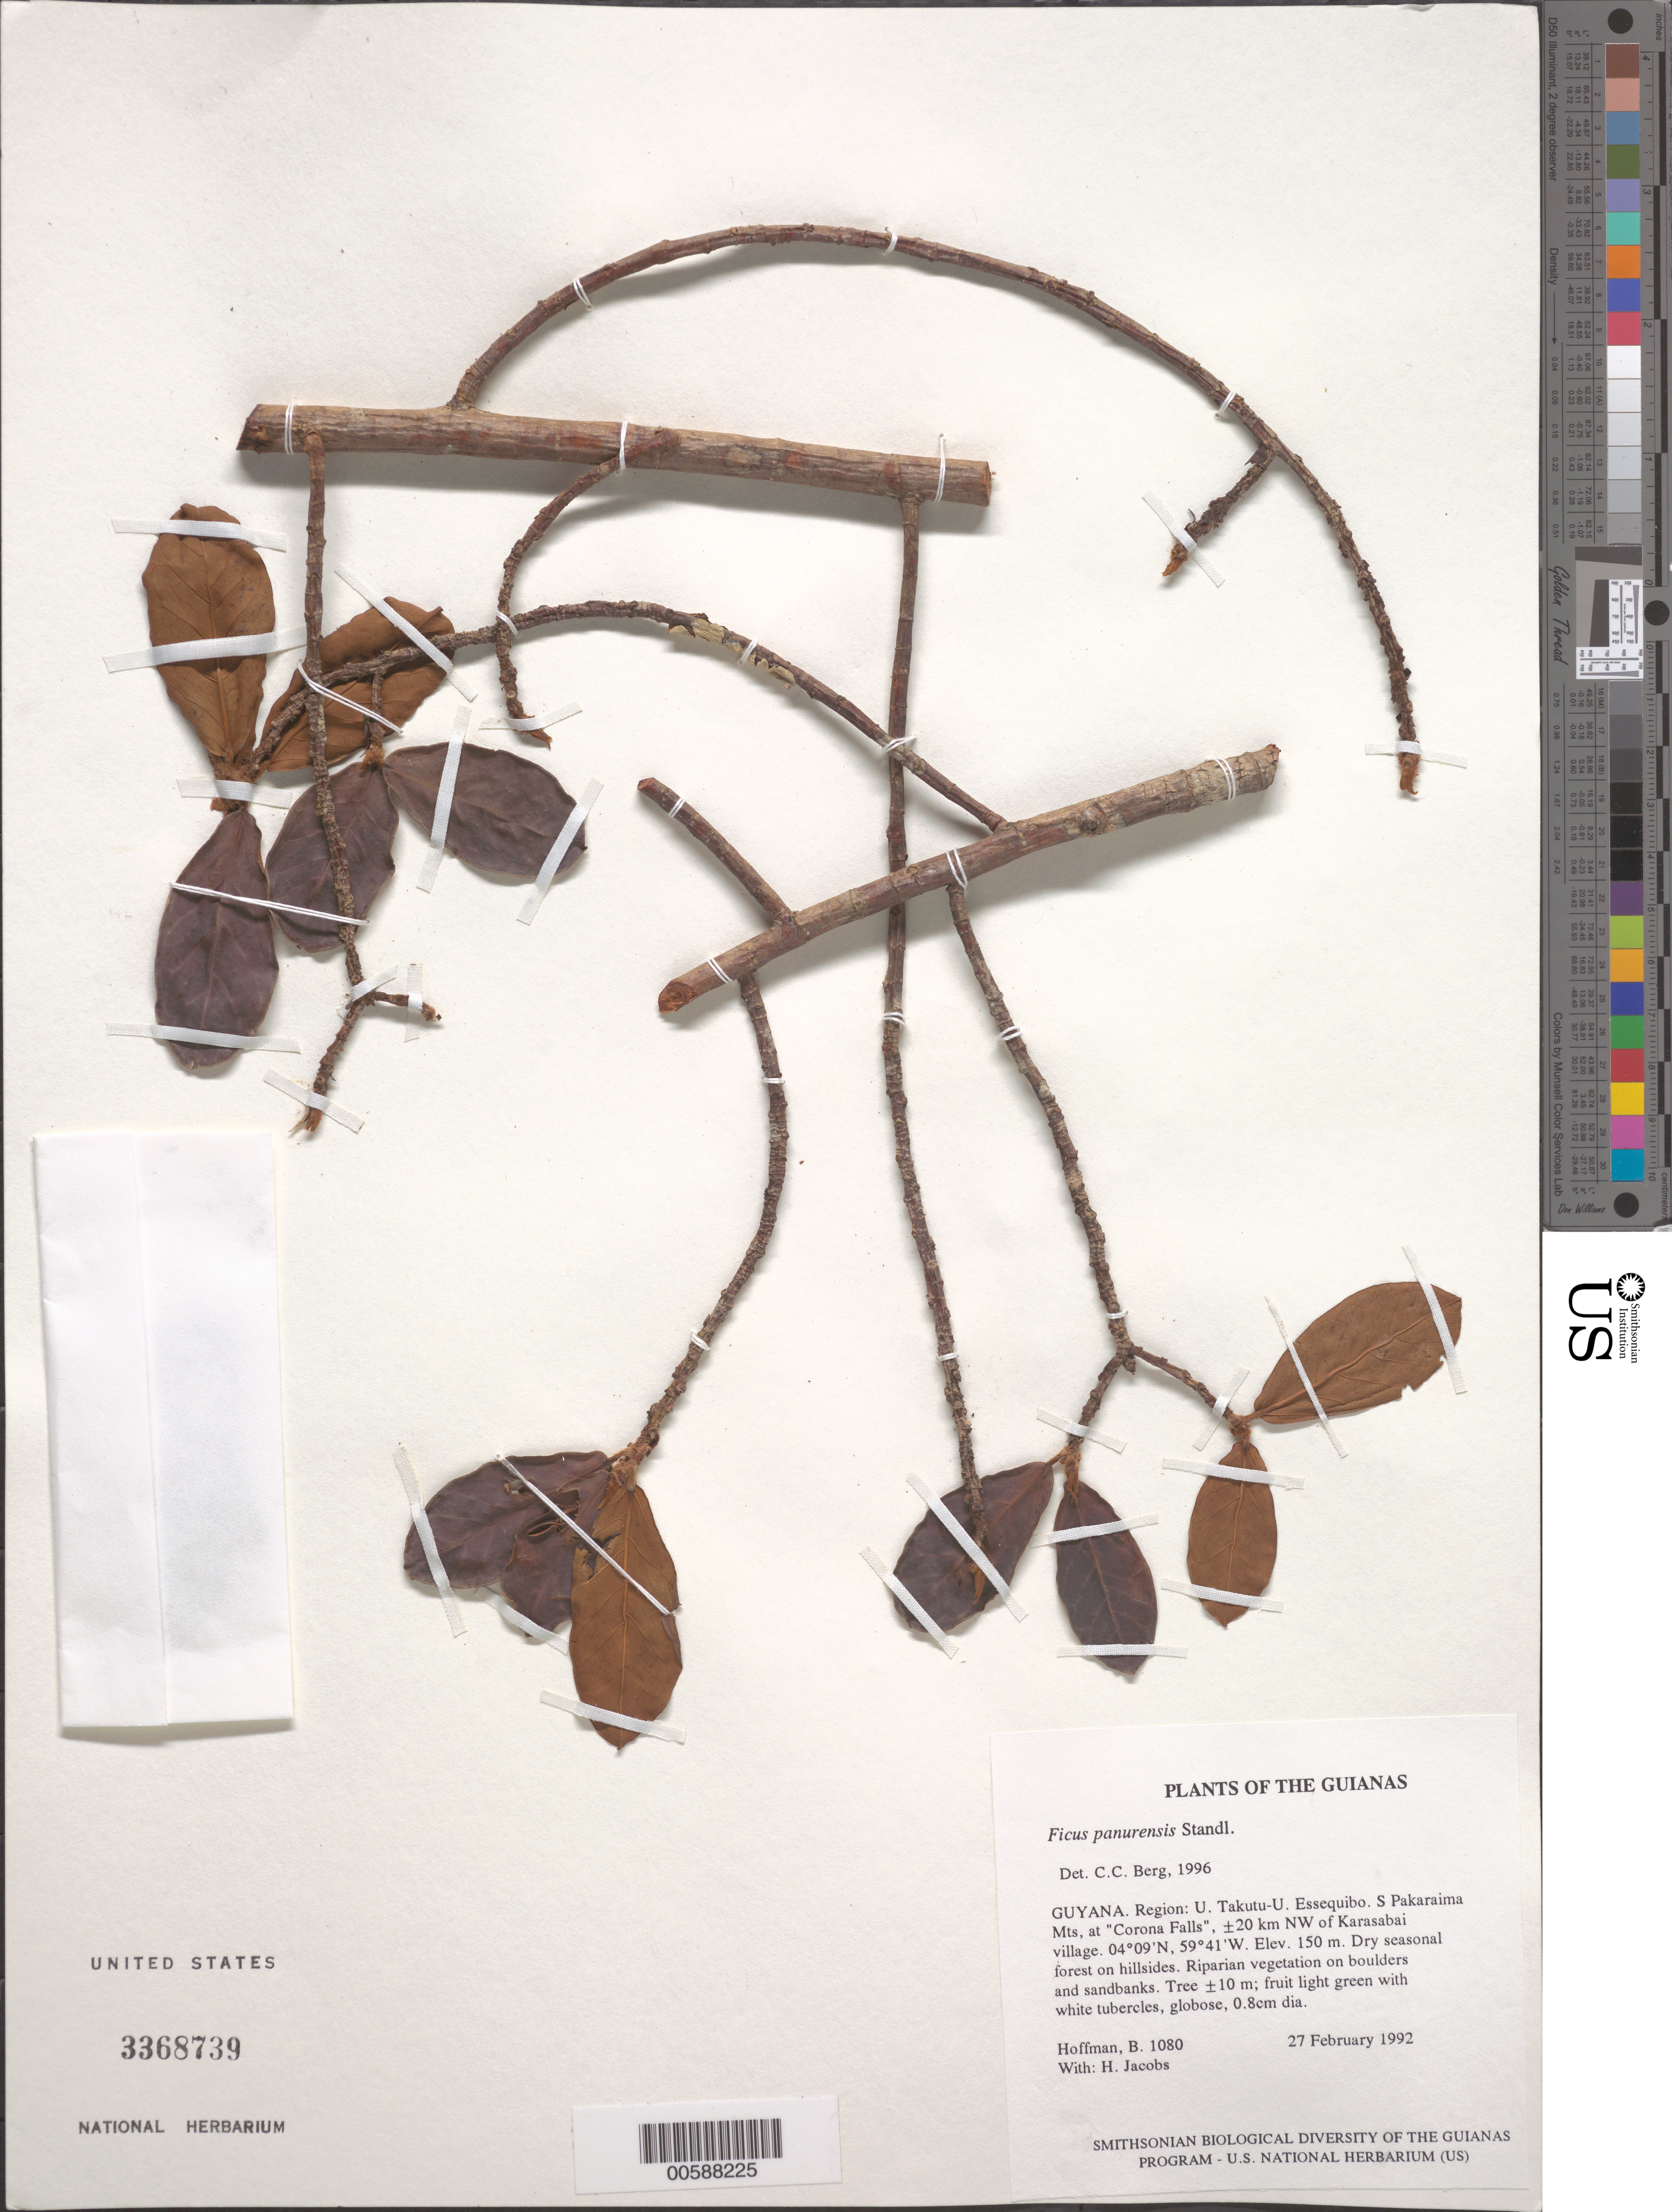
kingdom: Plantae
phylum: Tracheophyta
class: Magnoliopsida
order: Rosales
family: Moraceae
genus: Ficus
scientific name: Ficus panurensis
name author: Standl.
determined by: Berg, C. C.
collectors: B. Hoffman & H. Jacobs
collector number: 1080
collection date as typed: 27 February 1992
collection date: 1992-02-27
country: Guyana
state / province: U. Takutu-U. Essequibo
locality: S Pakaraima Mts, at "Corona Falls", ±20 km NW of Karasabai village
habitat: Dry seasonal forest on hillsides. Riparian vegetation on boulders and sandbanks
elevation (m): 150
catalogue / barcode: US 3368739